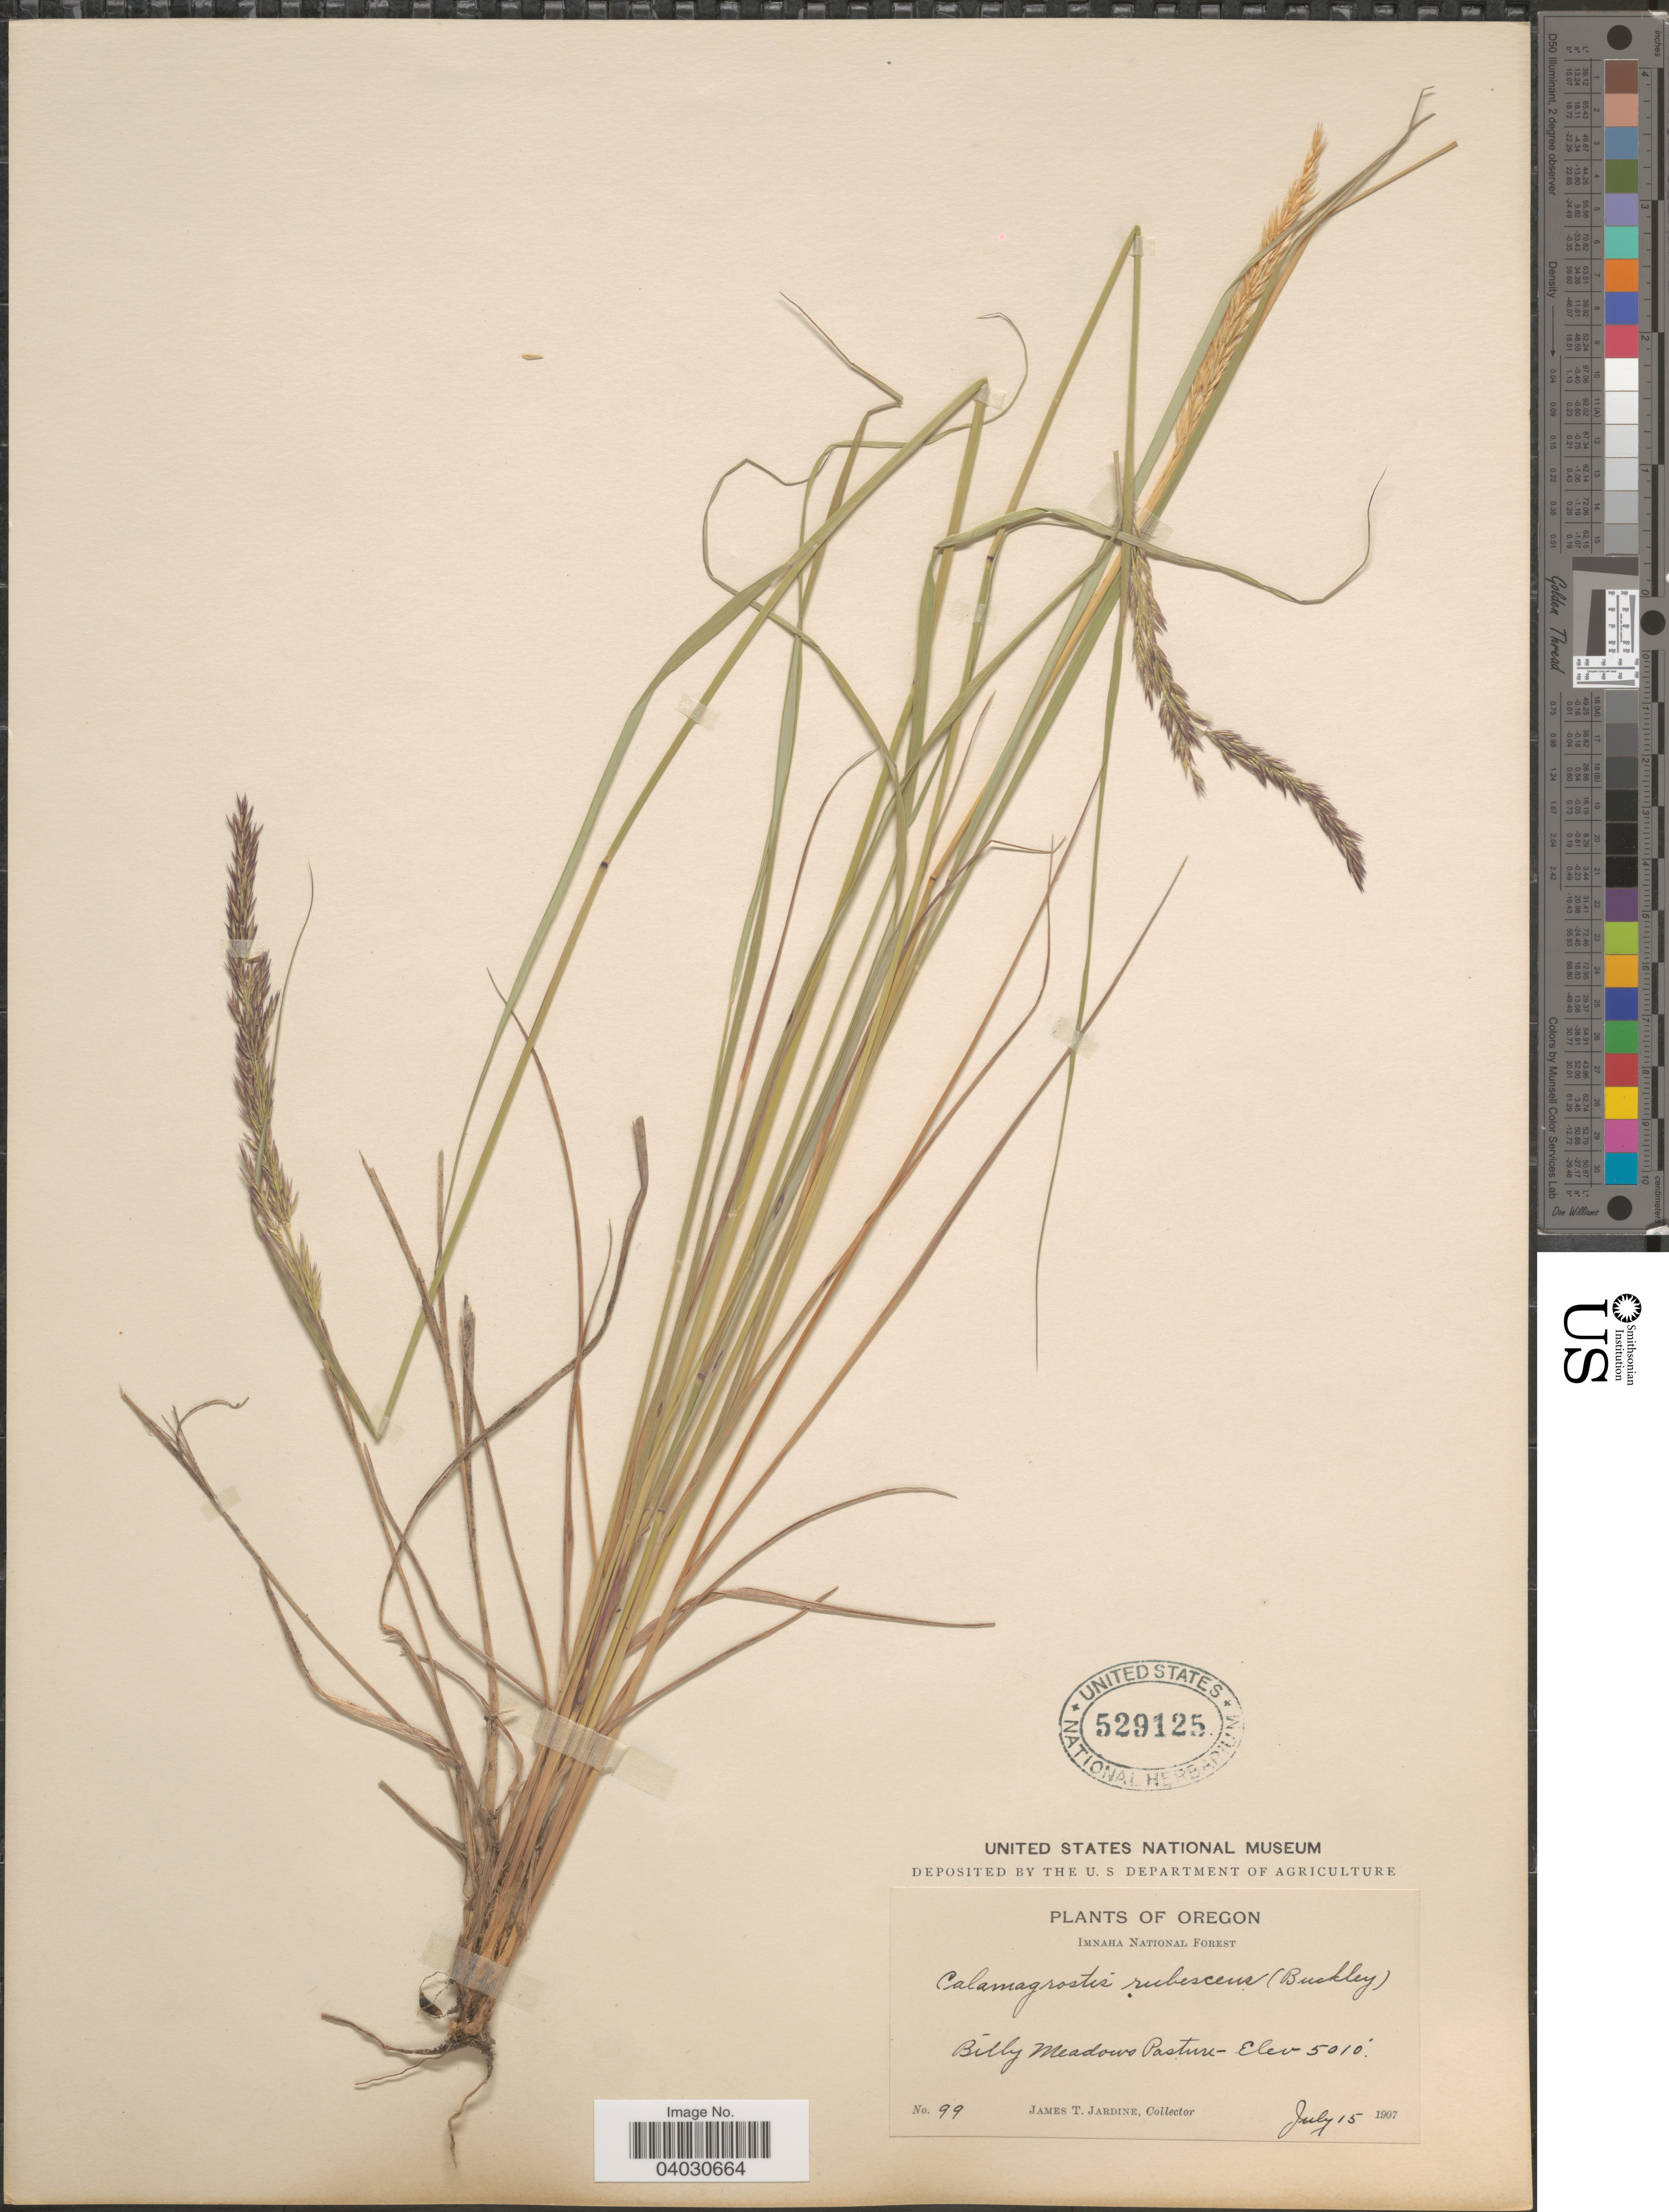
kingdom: Plantae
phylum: Tracheophyta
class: Liliopsida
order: Poales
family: Poaceae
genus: Calamagrostis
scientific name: Calamagrostis rubescens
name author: Buckley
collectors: J. T. Jardine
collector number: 99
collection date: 1907-07-15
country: United States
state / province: Oregon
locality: Imnaha National Forest. Billy Meadows Pasture.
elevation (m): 1527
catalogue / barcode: US 529125